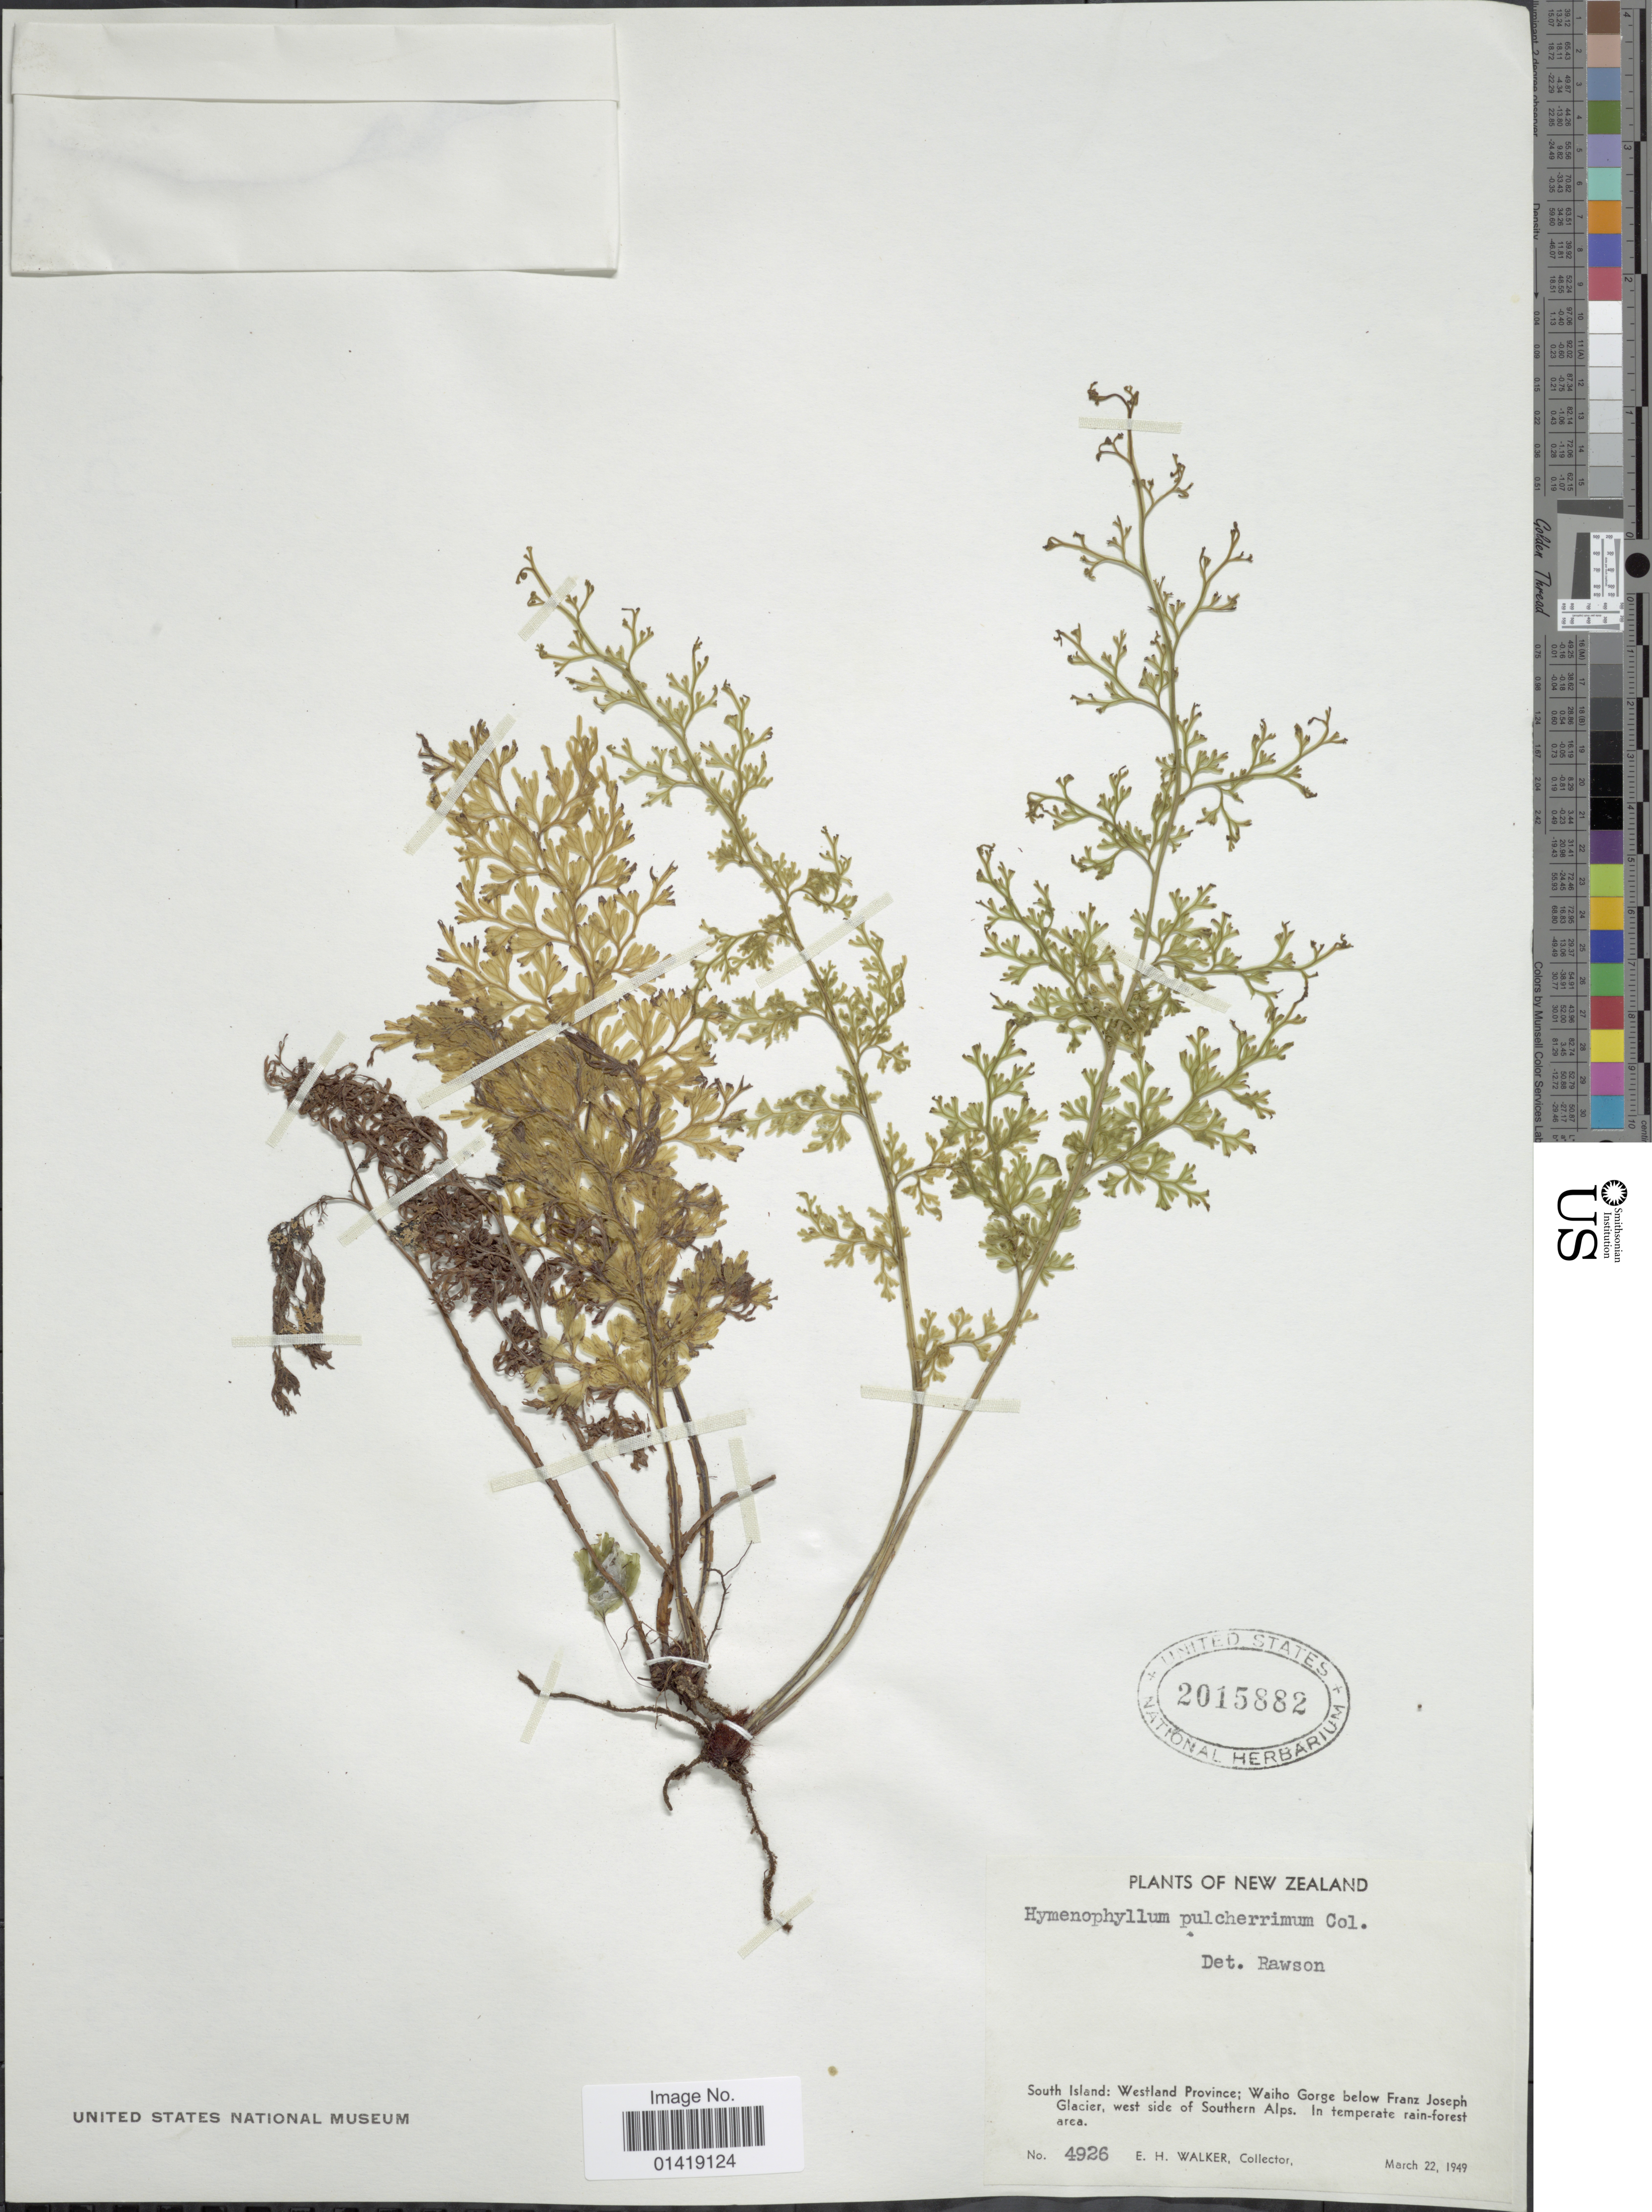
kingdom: Plantae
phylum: Tracheophyta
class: Polypodiopsida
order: Hymenophyllales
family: Hymenophyllaceae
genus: Hymenophyllum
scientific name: Hymenophyllum pulcherrimum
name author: Colenso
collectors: E. H. Walker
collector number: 4926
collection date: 1949-03-22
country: New Zealand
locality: South Island: Westland province; Waiho Gorge below Franz Joseph Glacier west side of southern Alps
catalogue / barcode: US 2015882